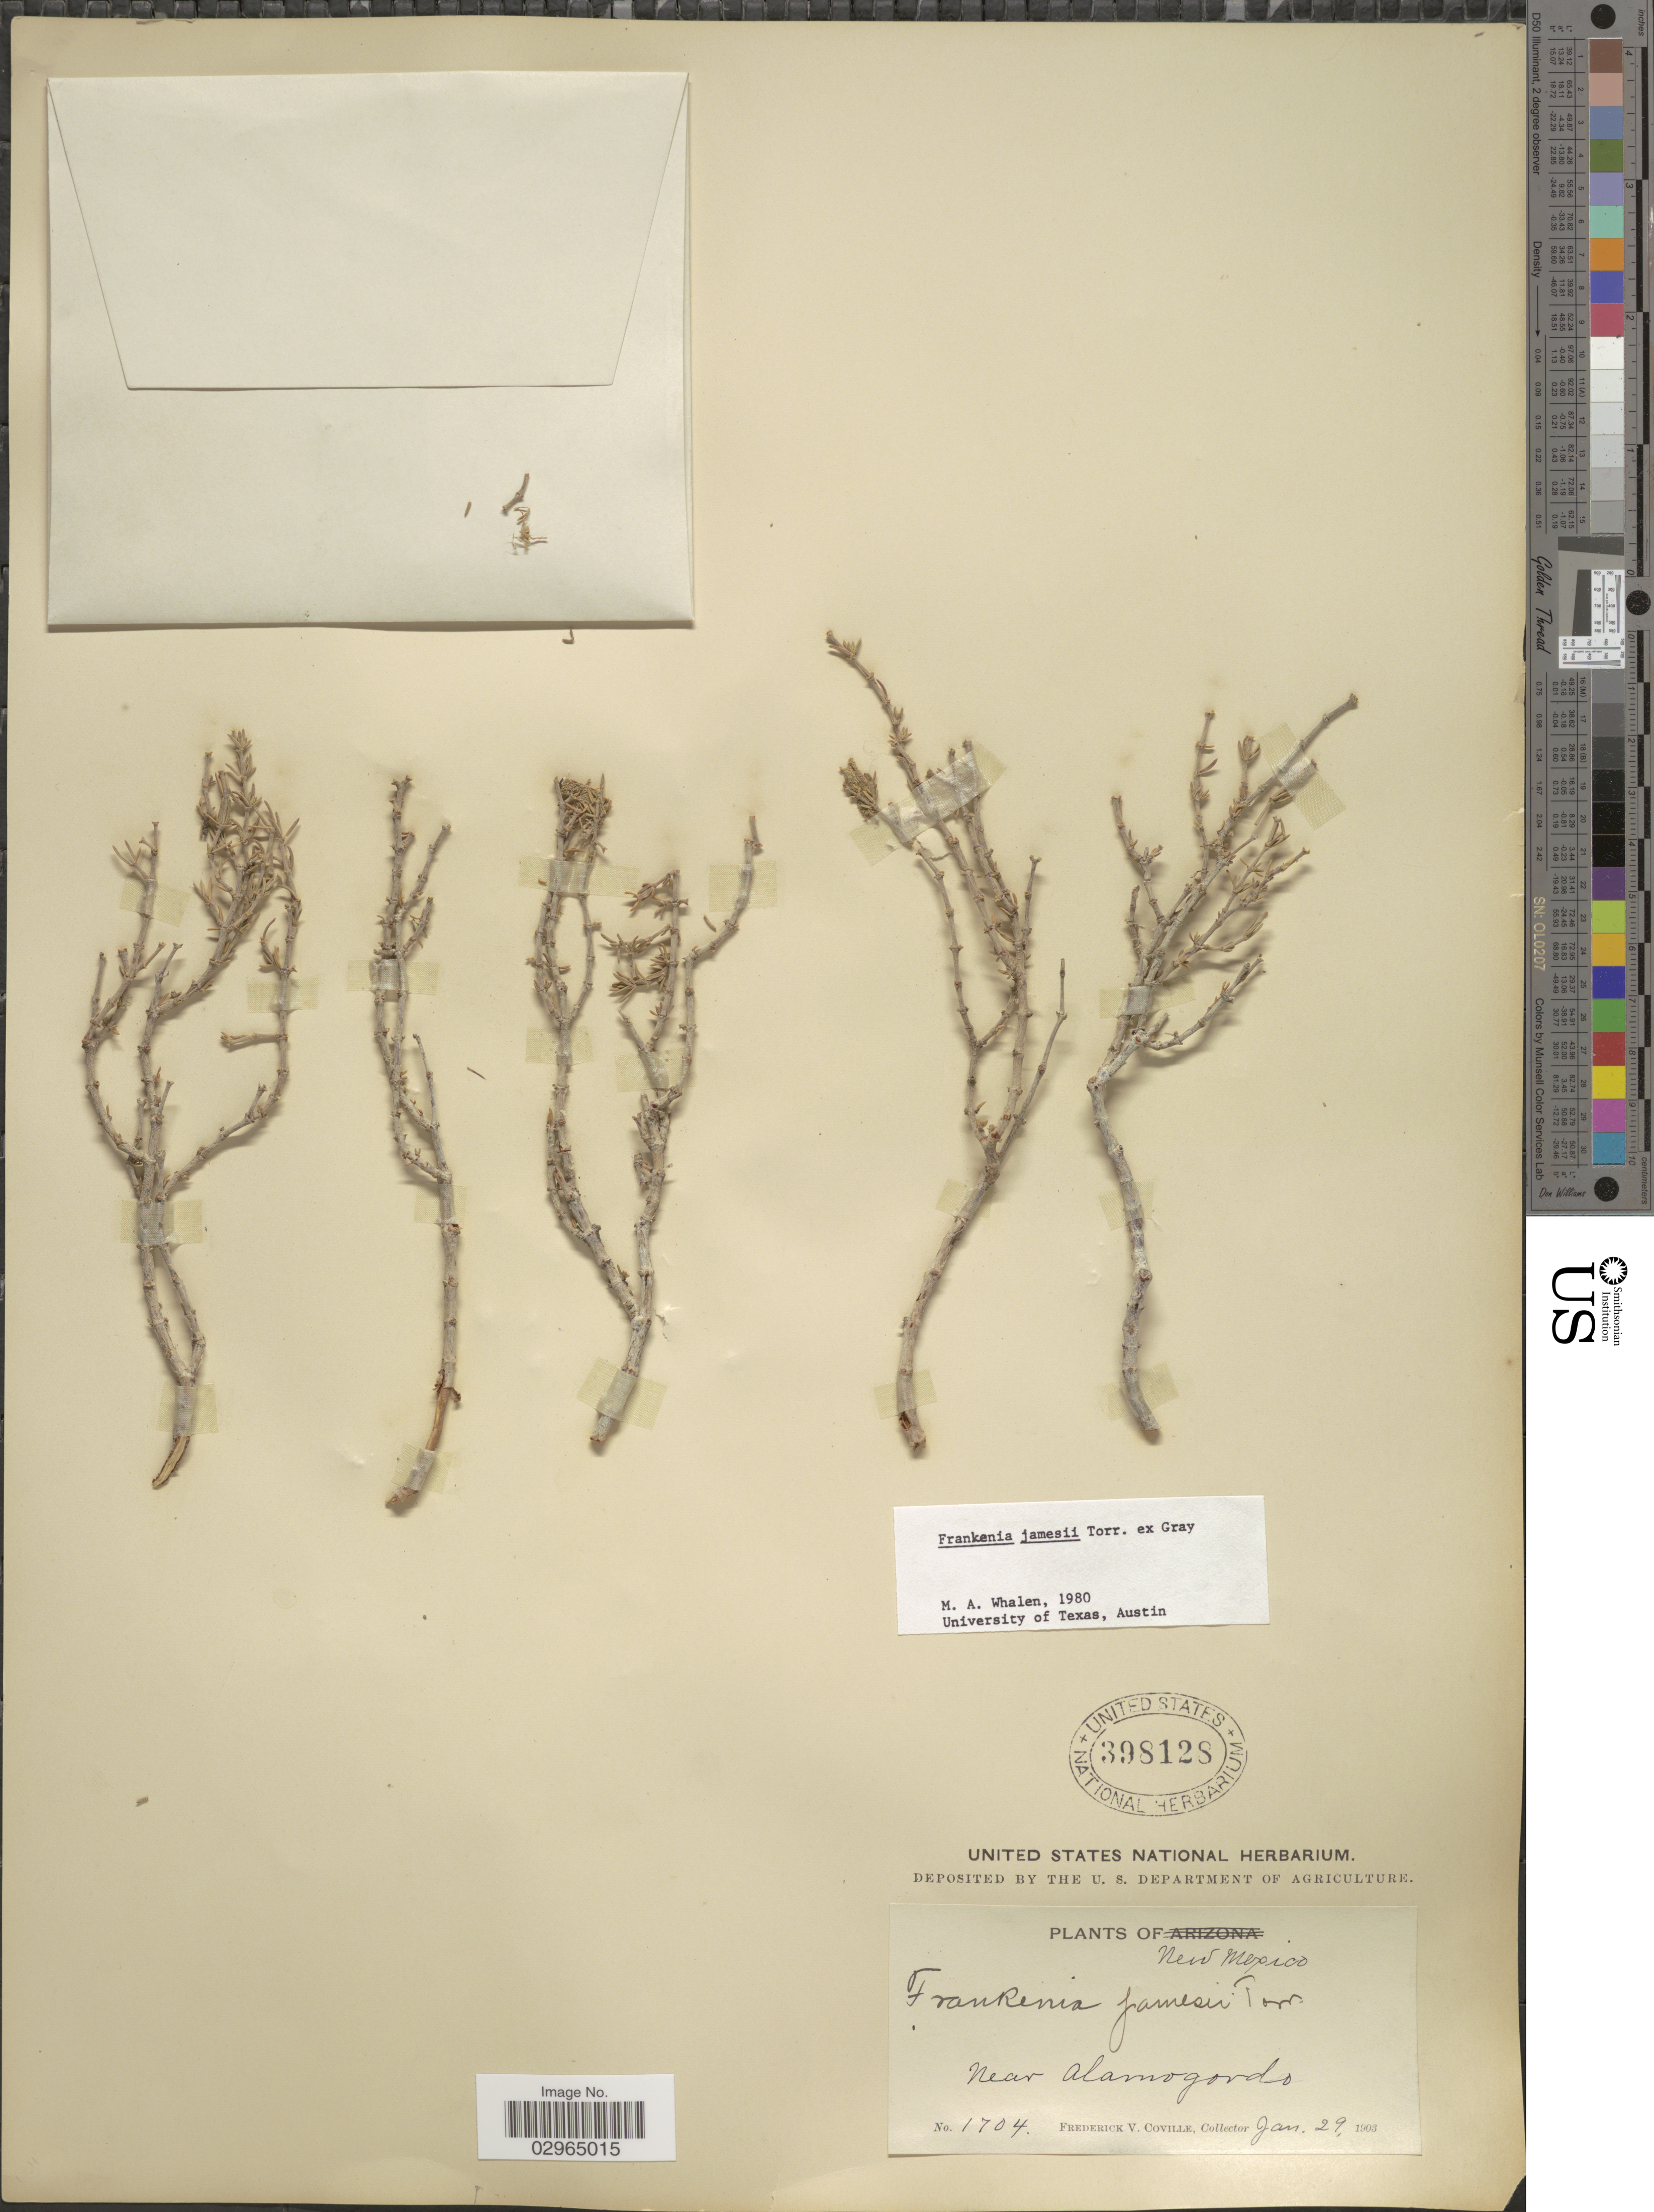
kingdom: Plantae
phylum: Tracheophyta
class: Magnoliopsida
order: Caryophyllales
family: Frankeniaceae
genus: Frankenia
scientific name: Frankenia jamesii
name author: Torr.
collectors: F. V. Coville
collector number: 1704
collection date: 1903-01-29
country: United States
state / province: New Mexico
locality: Near Alamogordo.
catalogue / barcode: US 398128